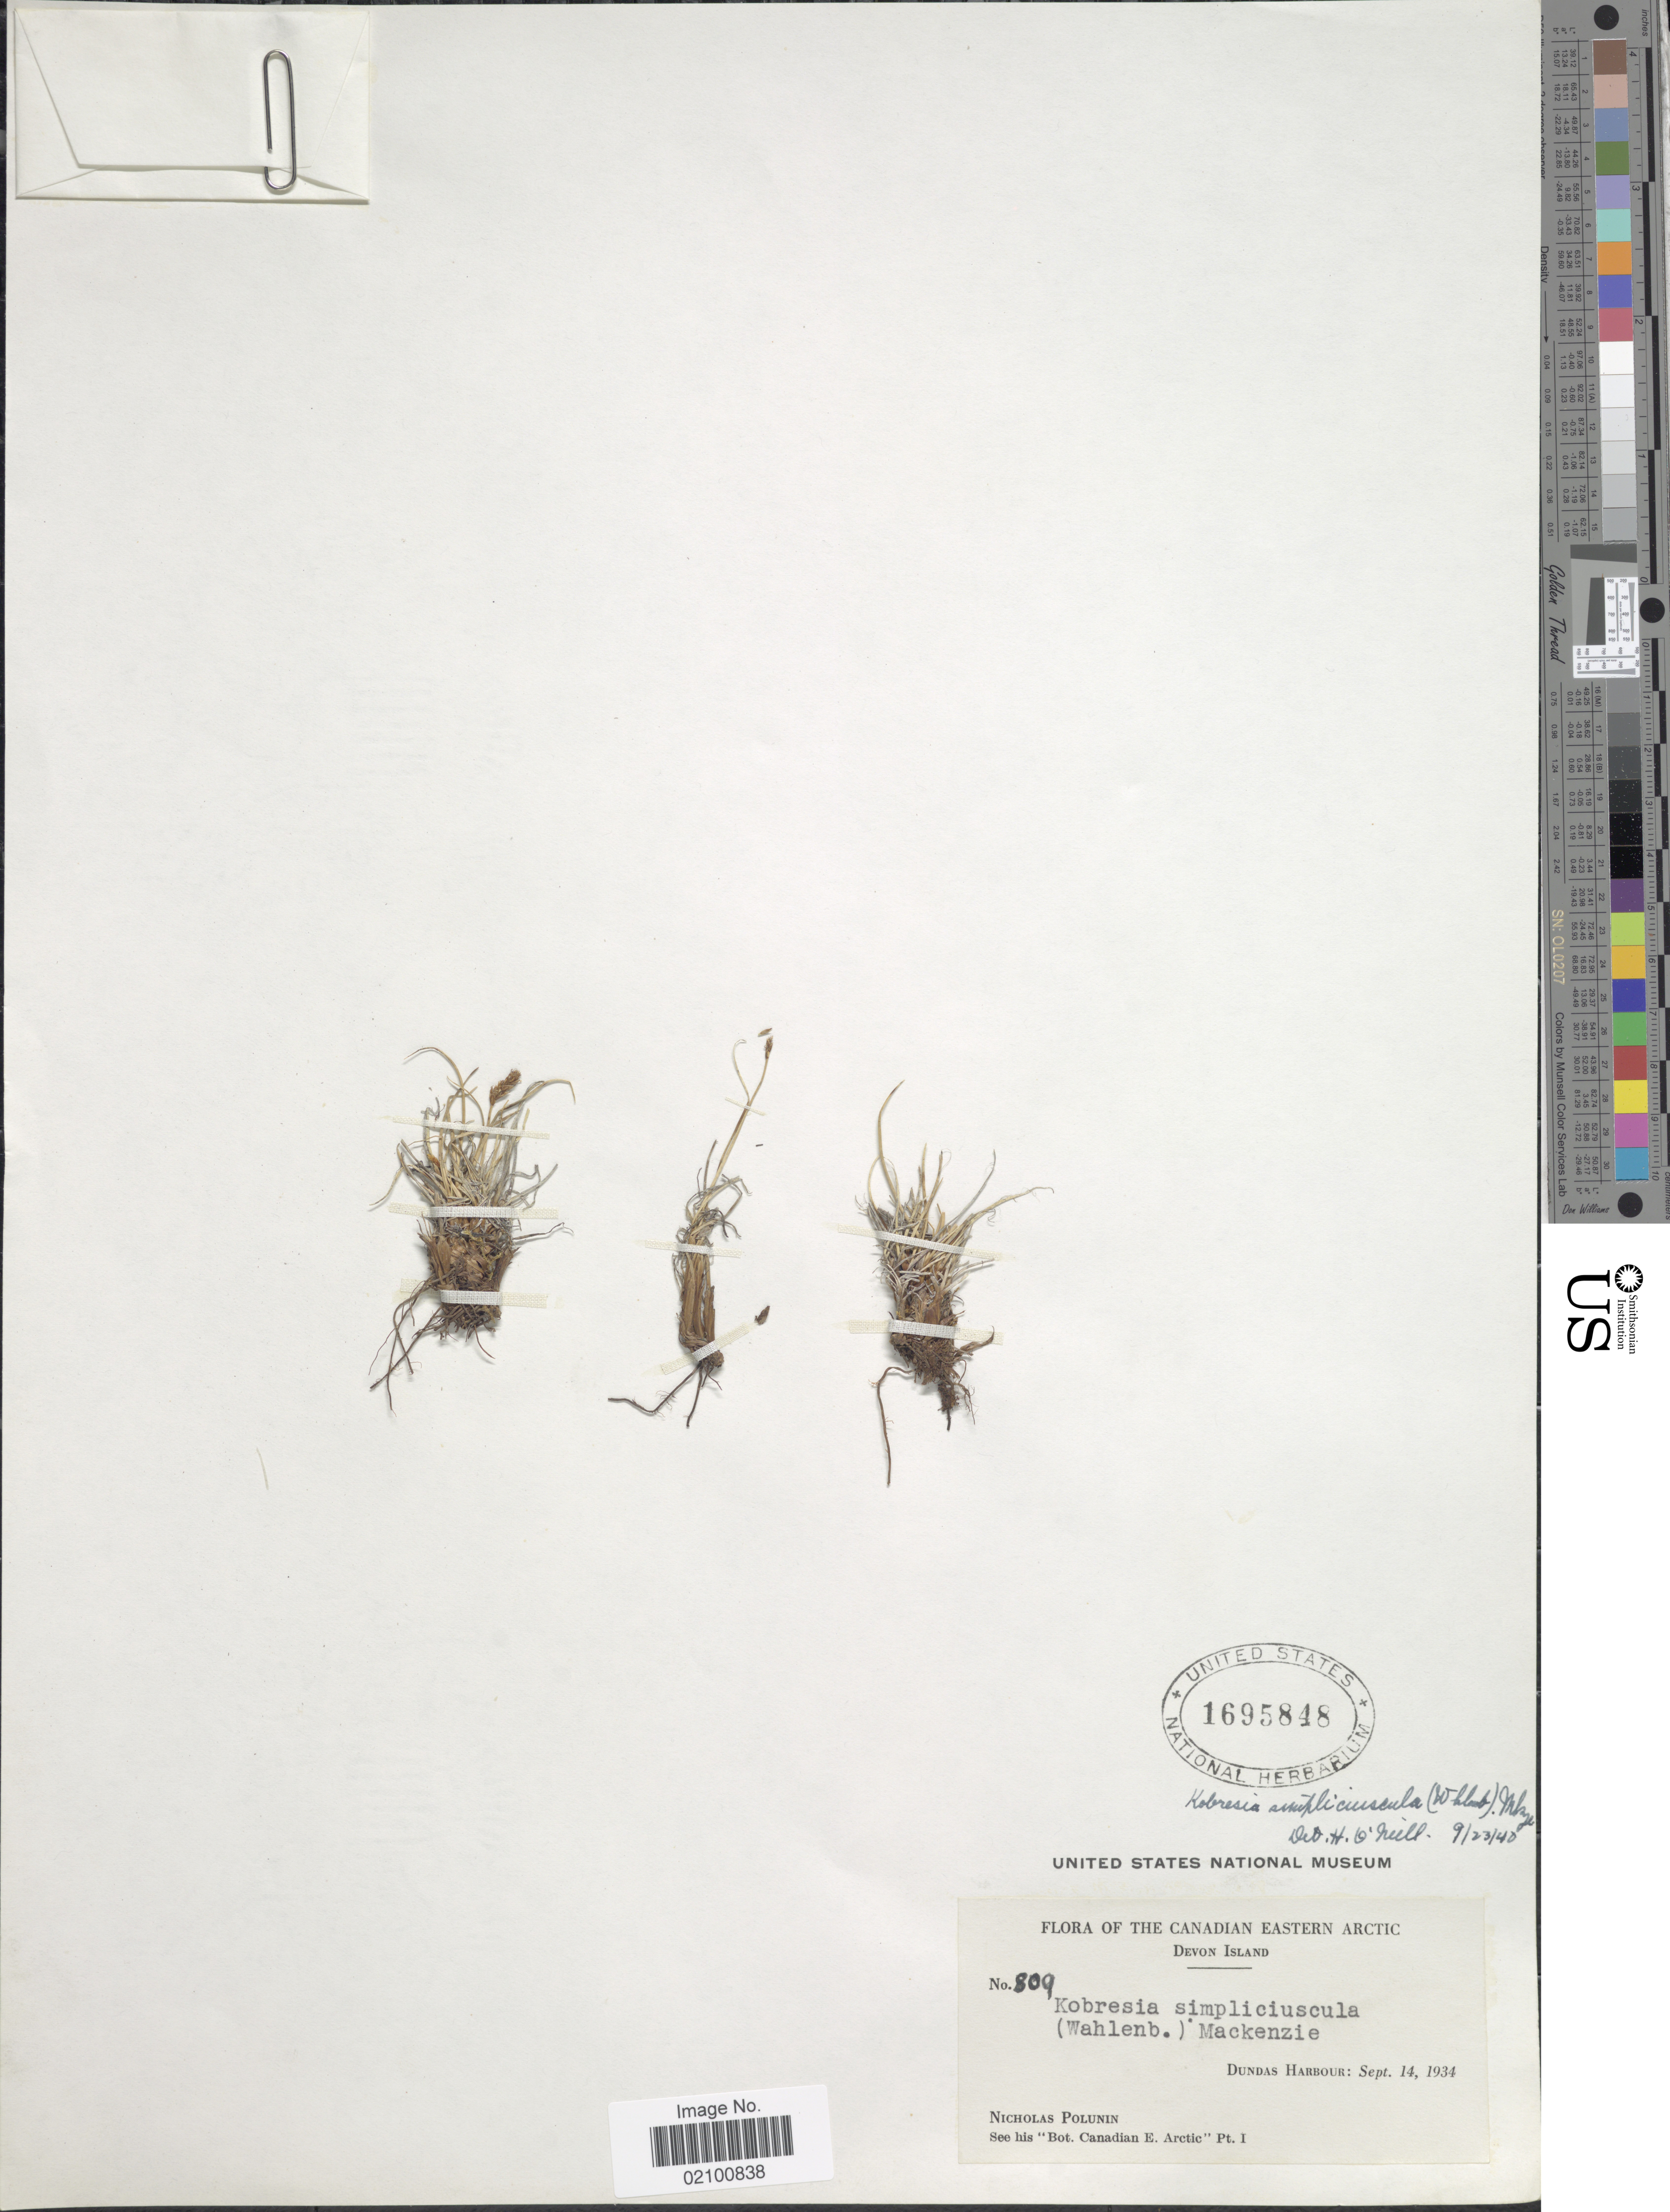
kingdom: Plantae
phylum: Tracheophyta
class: Liliopsida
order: Poales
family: Cyperaceae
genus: Carex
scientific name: Carex simpliciuscula subsp. simpliciuscula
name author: Wahlenb.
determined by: Strong, M. T., (US), Smithsonian Institution - National Museum of Natural History (UNITED STATES)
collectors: N. V. Polunin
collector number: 809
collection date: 1934-09-14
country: Canada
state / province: Nunavut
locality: Canadian Eastern Arctic, Devon Island, Dundas Harbour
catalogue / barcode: US 1695848